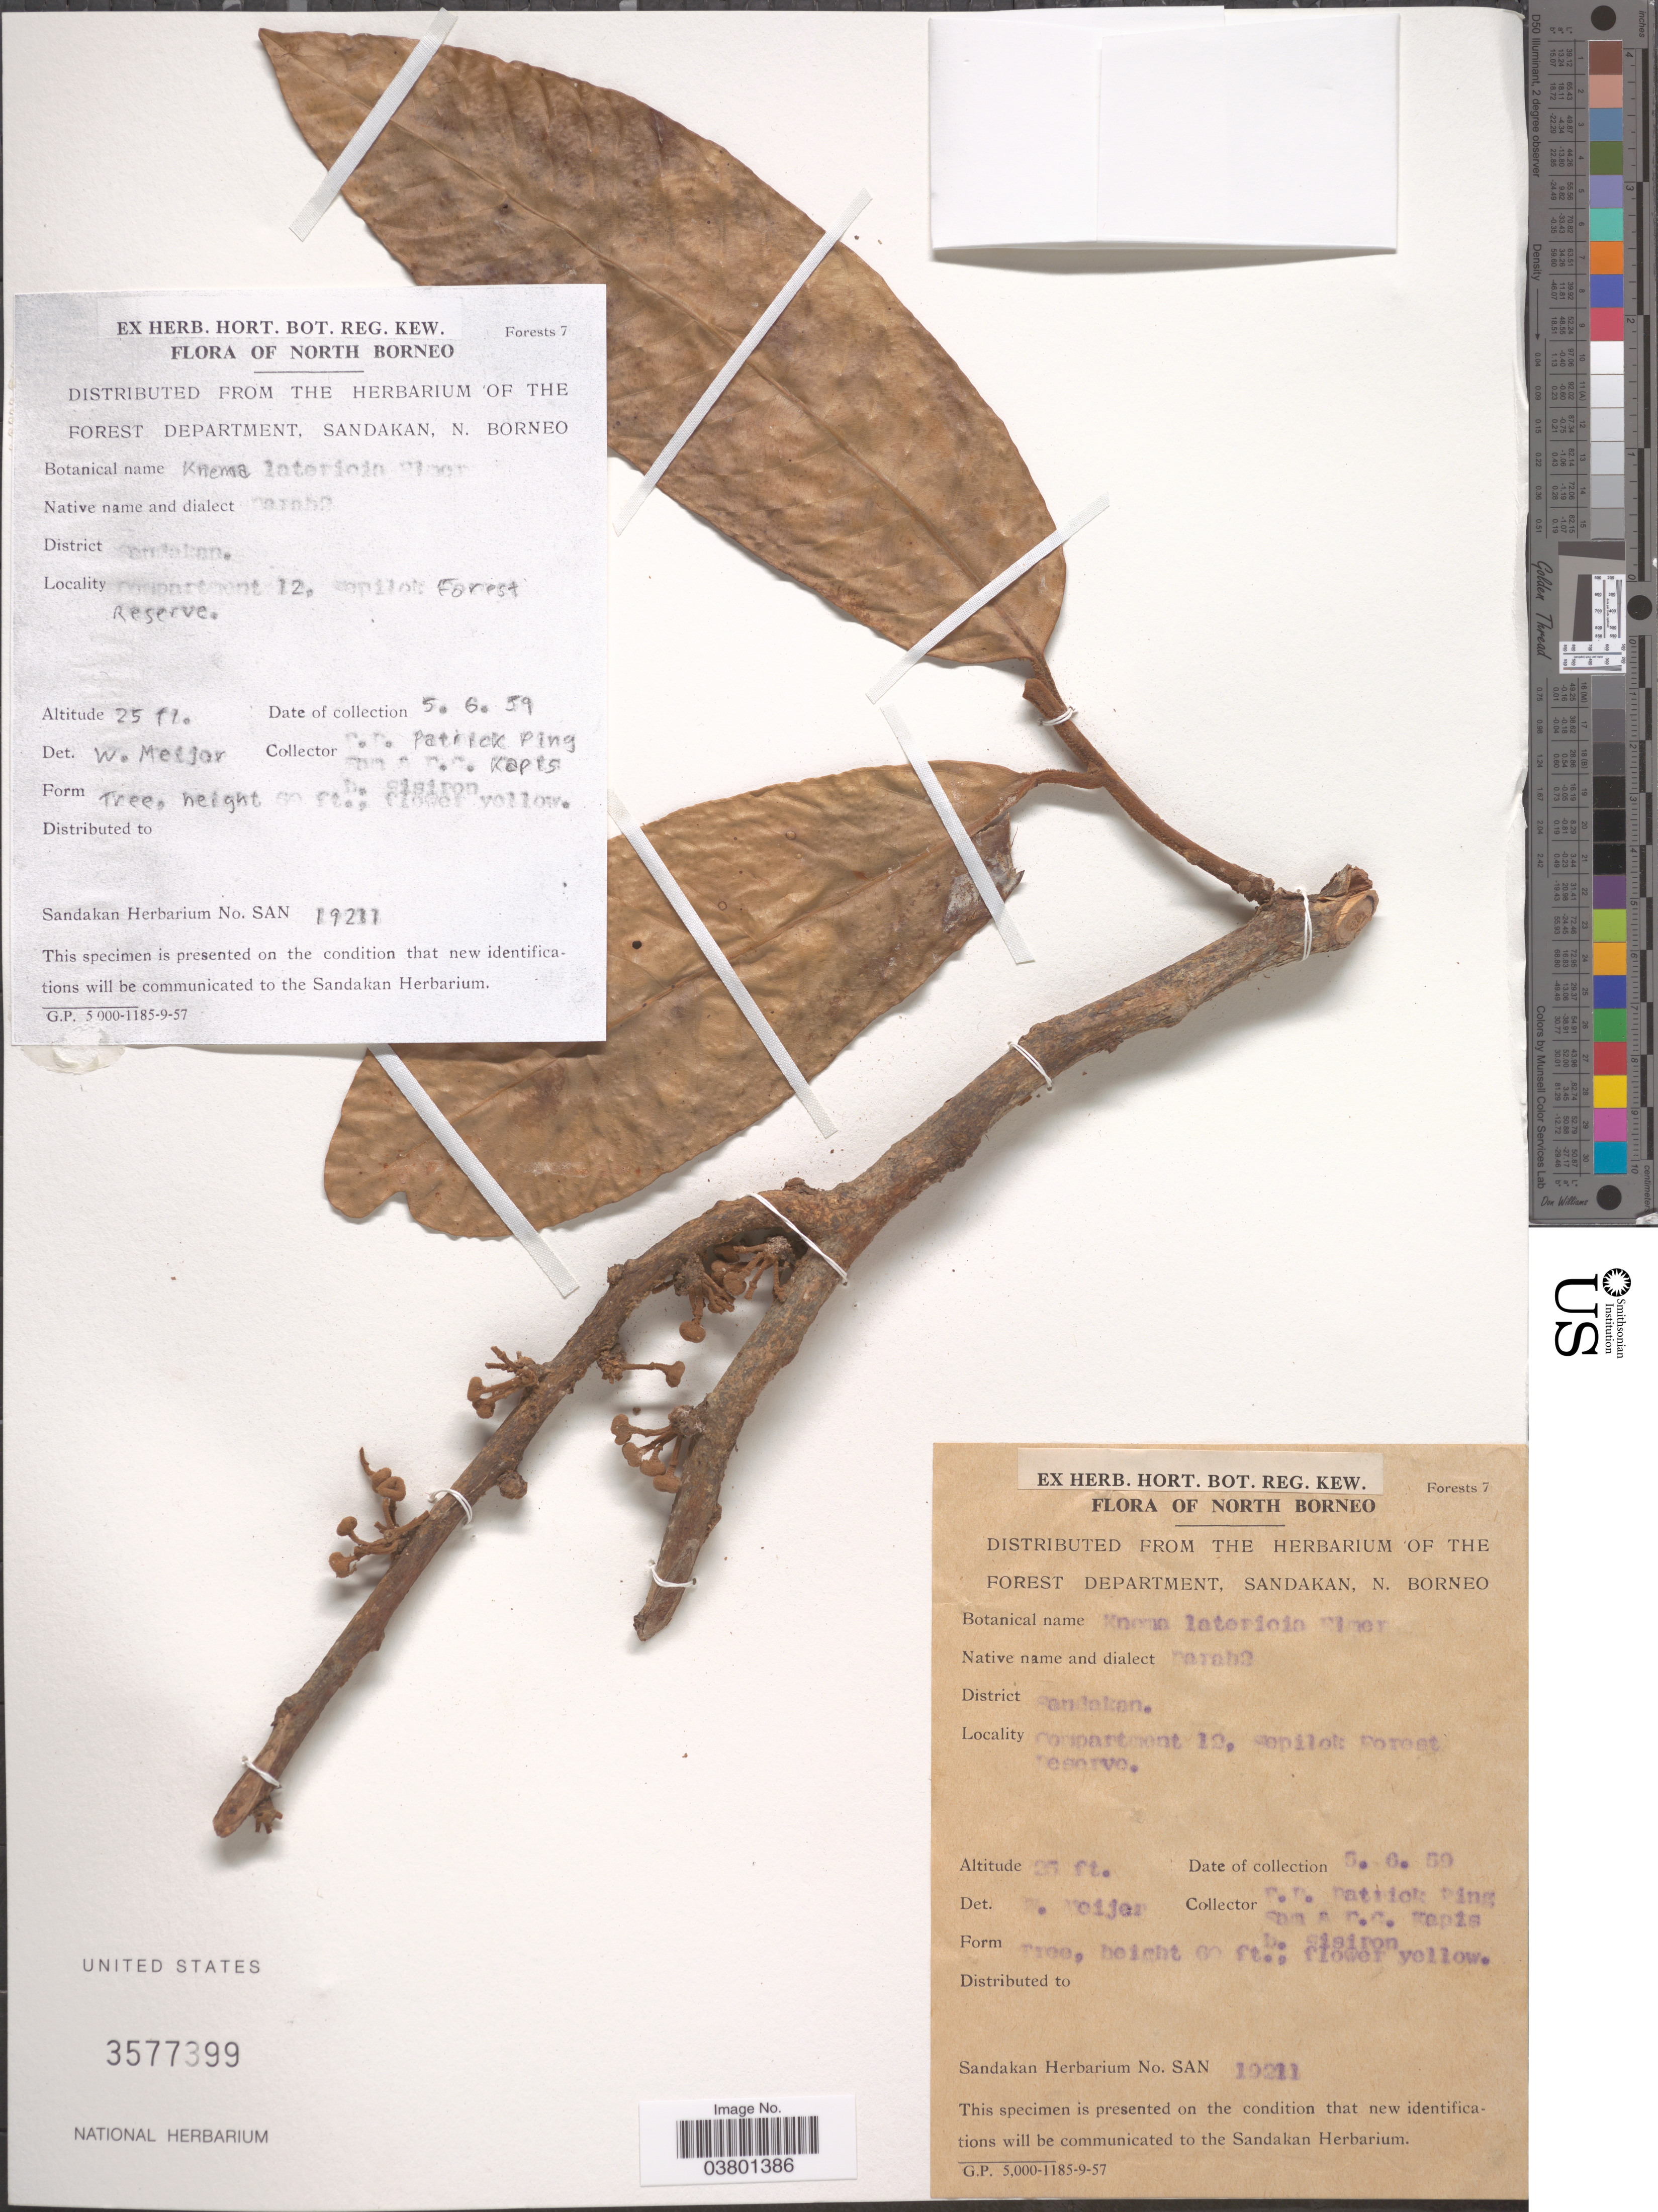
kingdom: Plantae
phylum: Tracheophyta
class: Magnoliopsida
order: Magnoliales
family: Myristicaceae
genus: Knema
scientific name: Knema latericia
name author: Elmer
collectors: P. Ping & S. Kapis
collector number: San19211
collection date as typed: Transcribed d/m/y: 5/6/59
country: Malaysia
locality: North Borneo. District Sandakan. Compartment 12, Sepilok Forest Reserve.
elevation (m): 11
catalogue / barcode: US 3577399